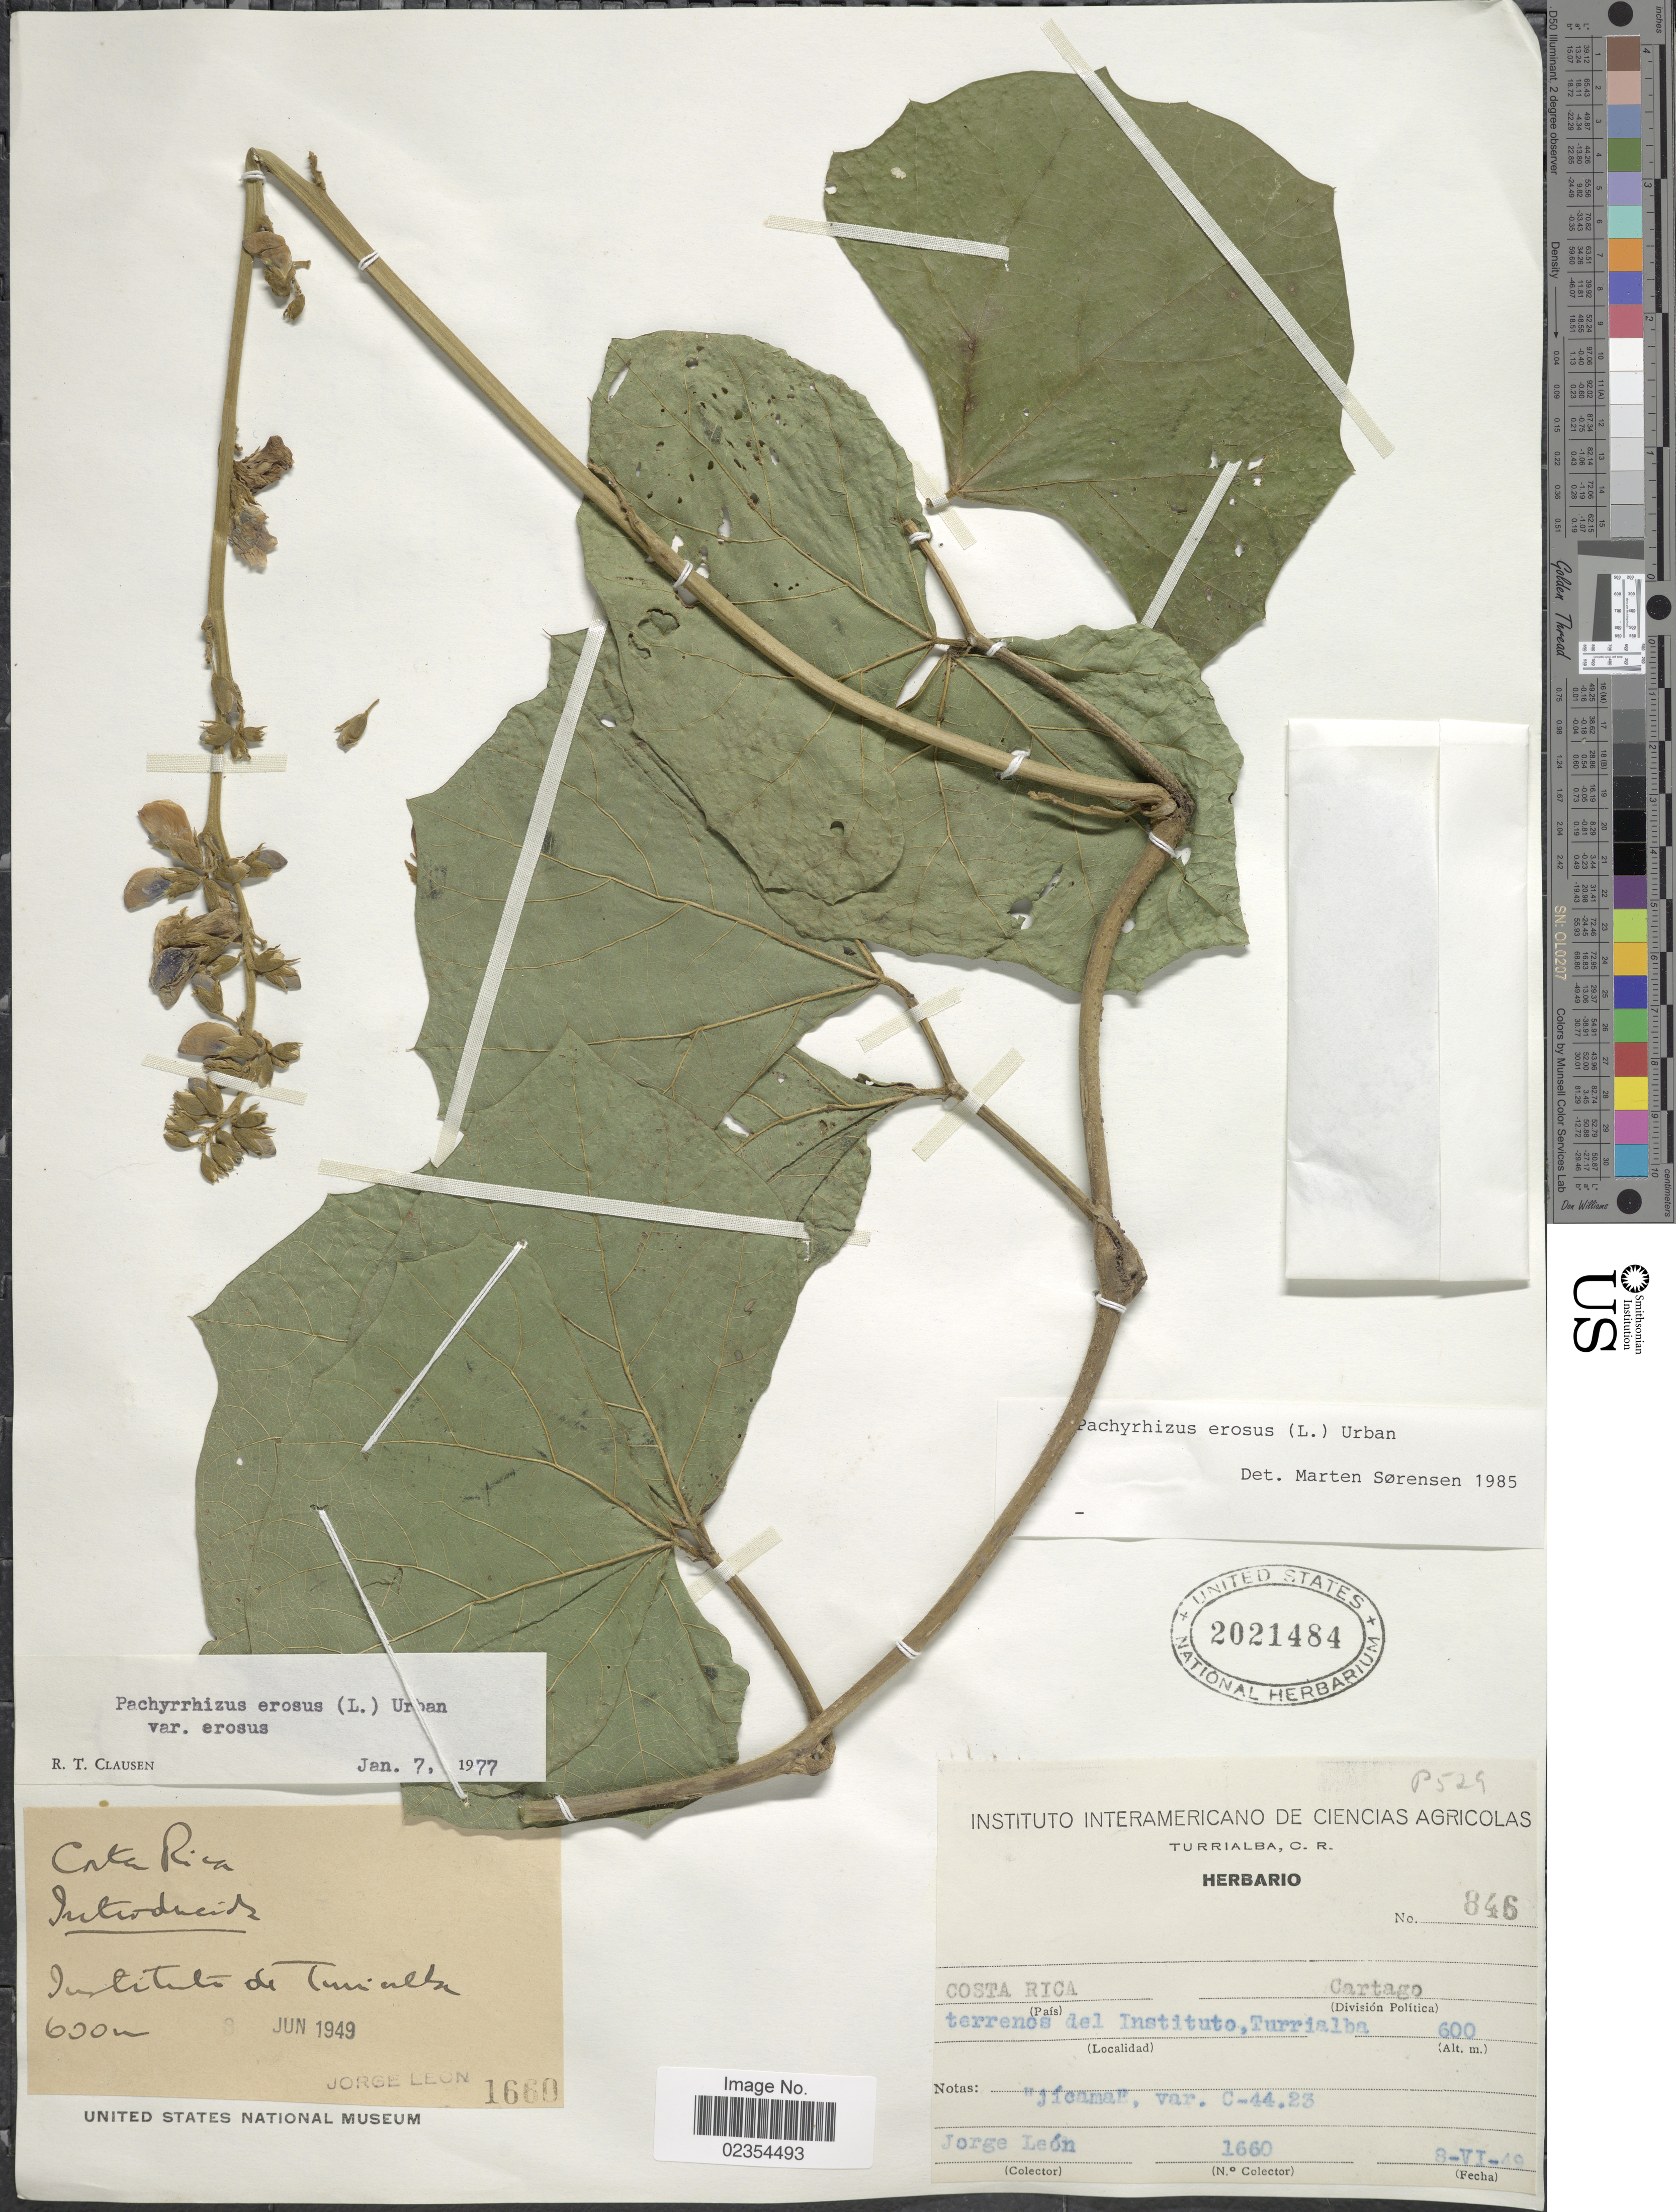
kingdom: Plantae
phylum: Tracheophyta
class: Magnoliopsida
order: Fabales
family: Fabaceae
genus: Pachyrhizus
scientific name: Pachyrhizus erosus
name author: (L.) Urb.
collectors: J. León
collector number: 1660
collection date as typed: Transcribed d/m/y: 8/6/49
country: Costa Rica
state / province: Cartago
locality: Terrenos del Instituto, Turrialba.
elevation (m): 600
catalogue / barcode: US 2021484